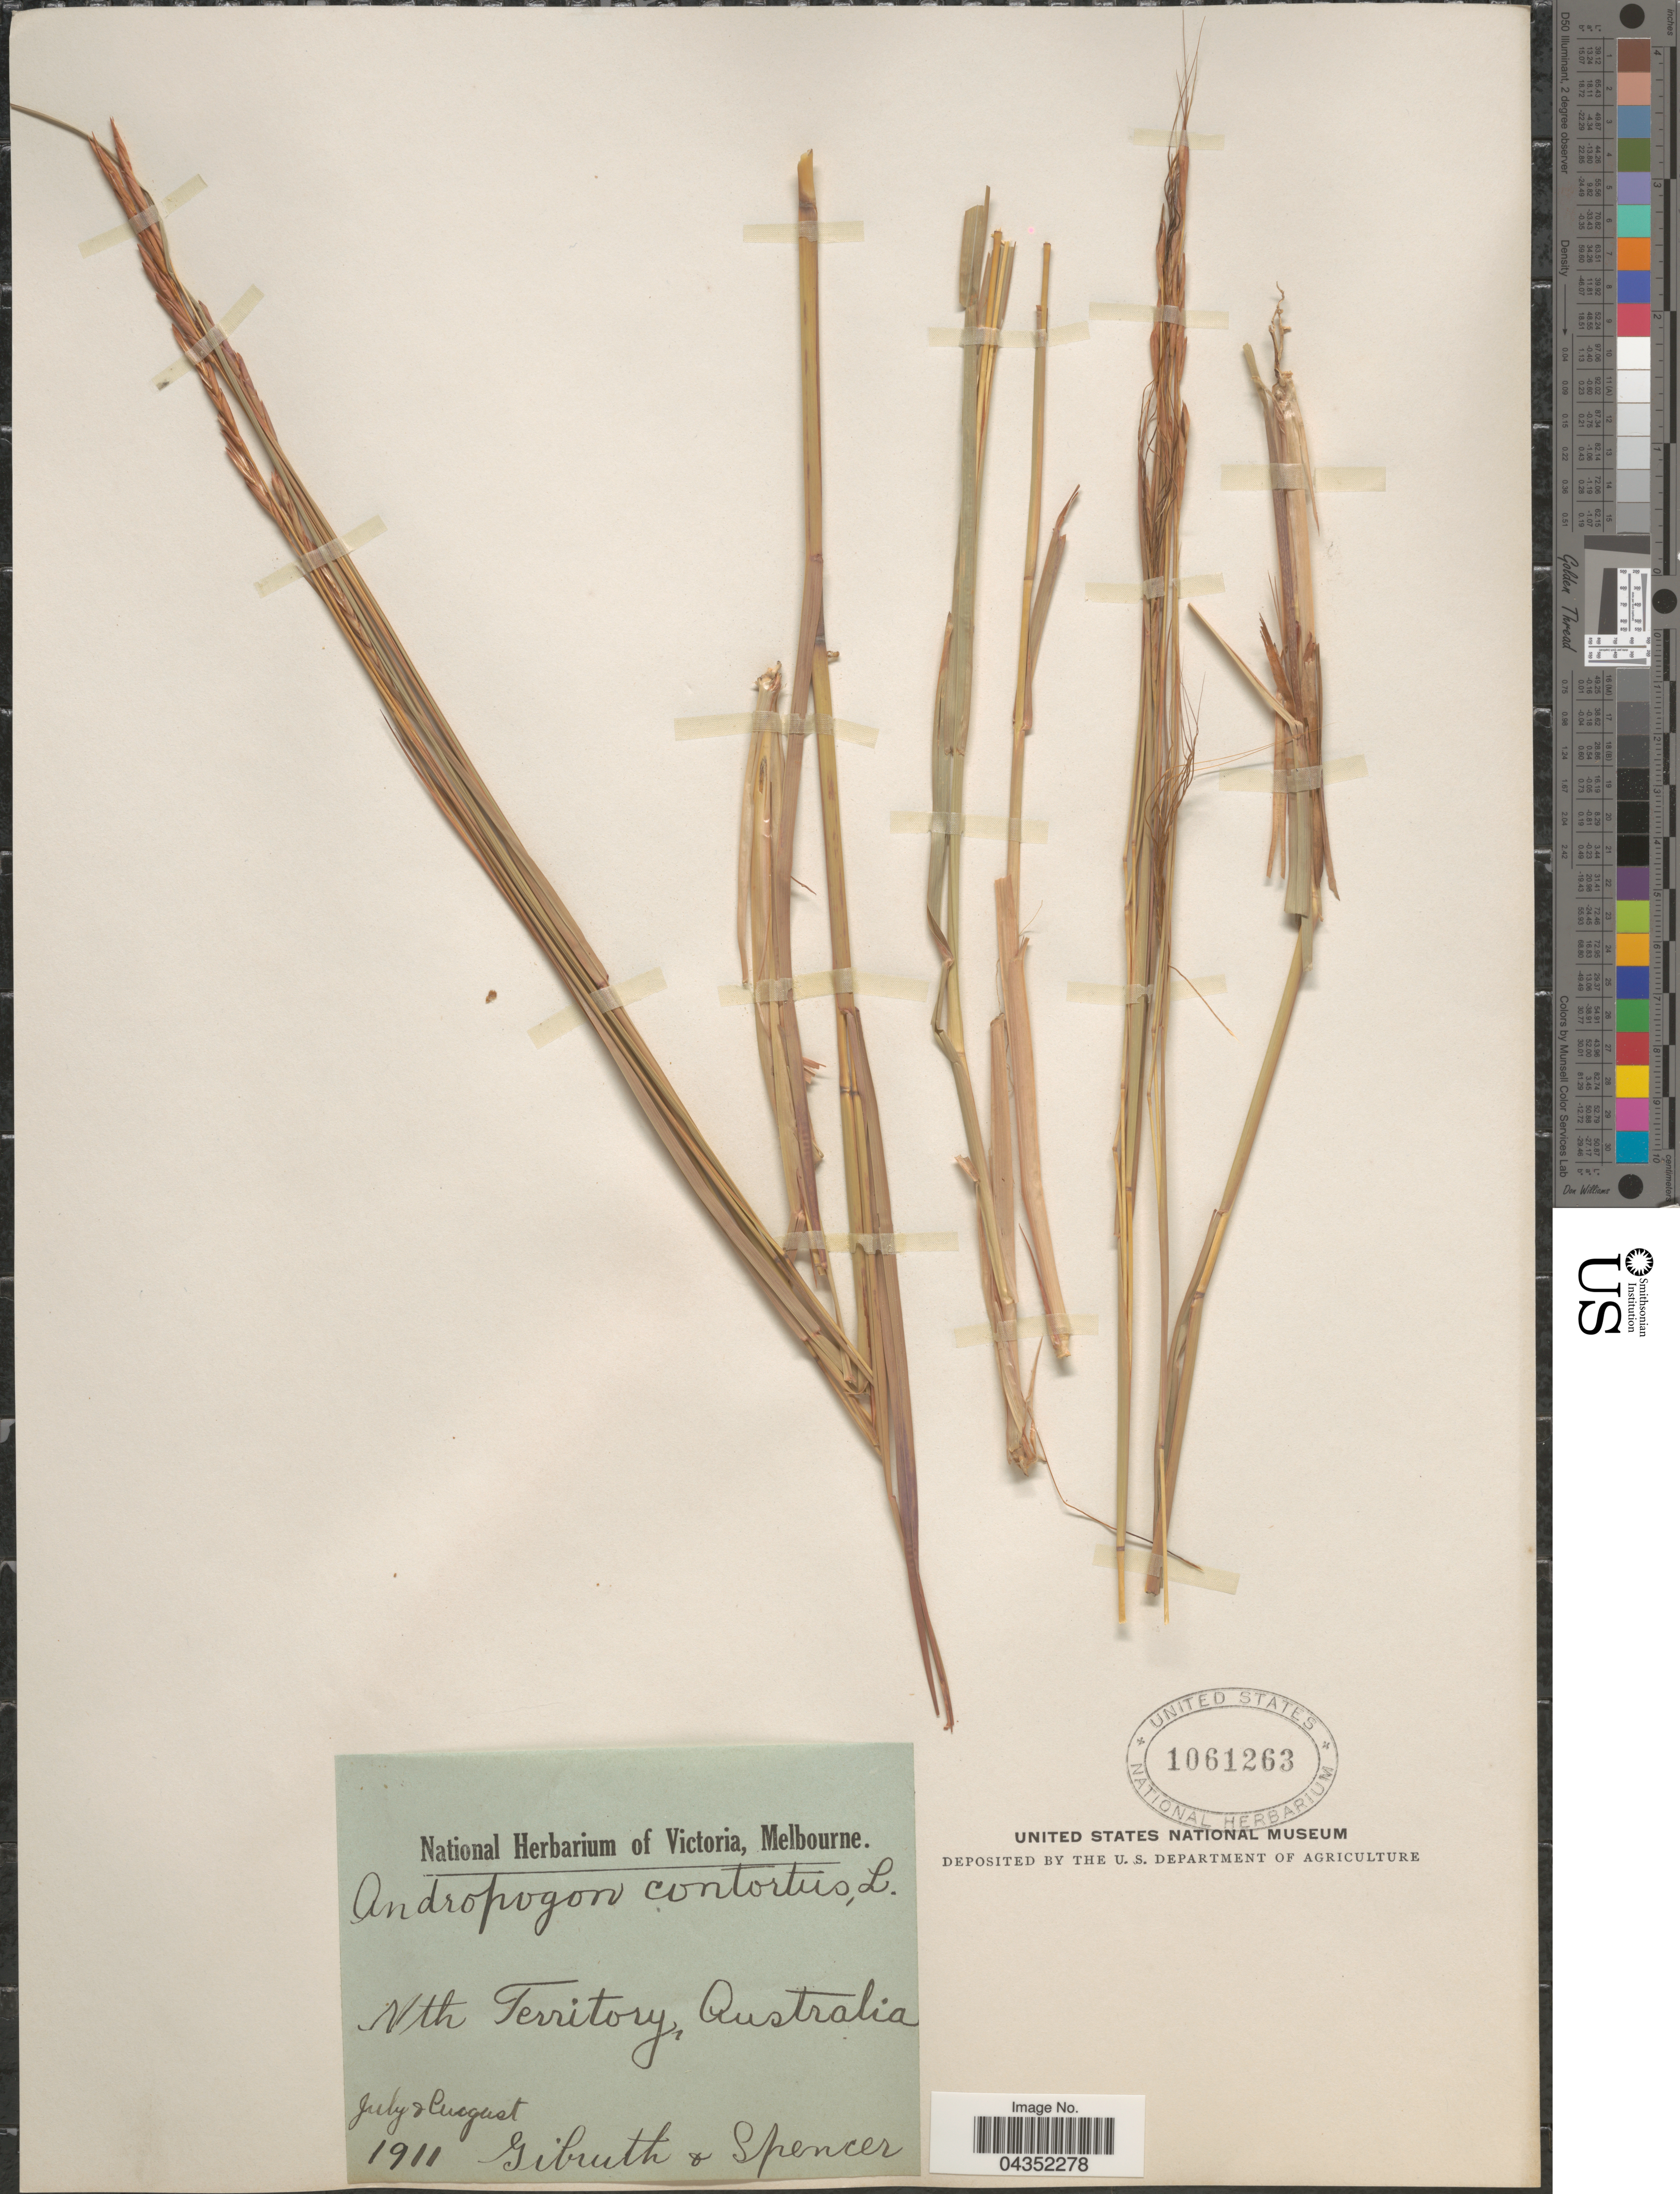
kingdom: Plantae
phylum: Tracheophyta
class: Liliopsida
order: Poales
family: Poaceae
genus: Heteropogon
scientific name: Heteropogon contortus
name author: (L.) P. Beauv. ex Roem. & Schult.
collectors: Gilruth & -- Spencer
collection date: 1911-07/1911-08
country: Australia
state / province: Northern Territory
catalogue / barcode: US 1061263